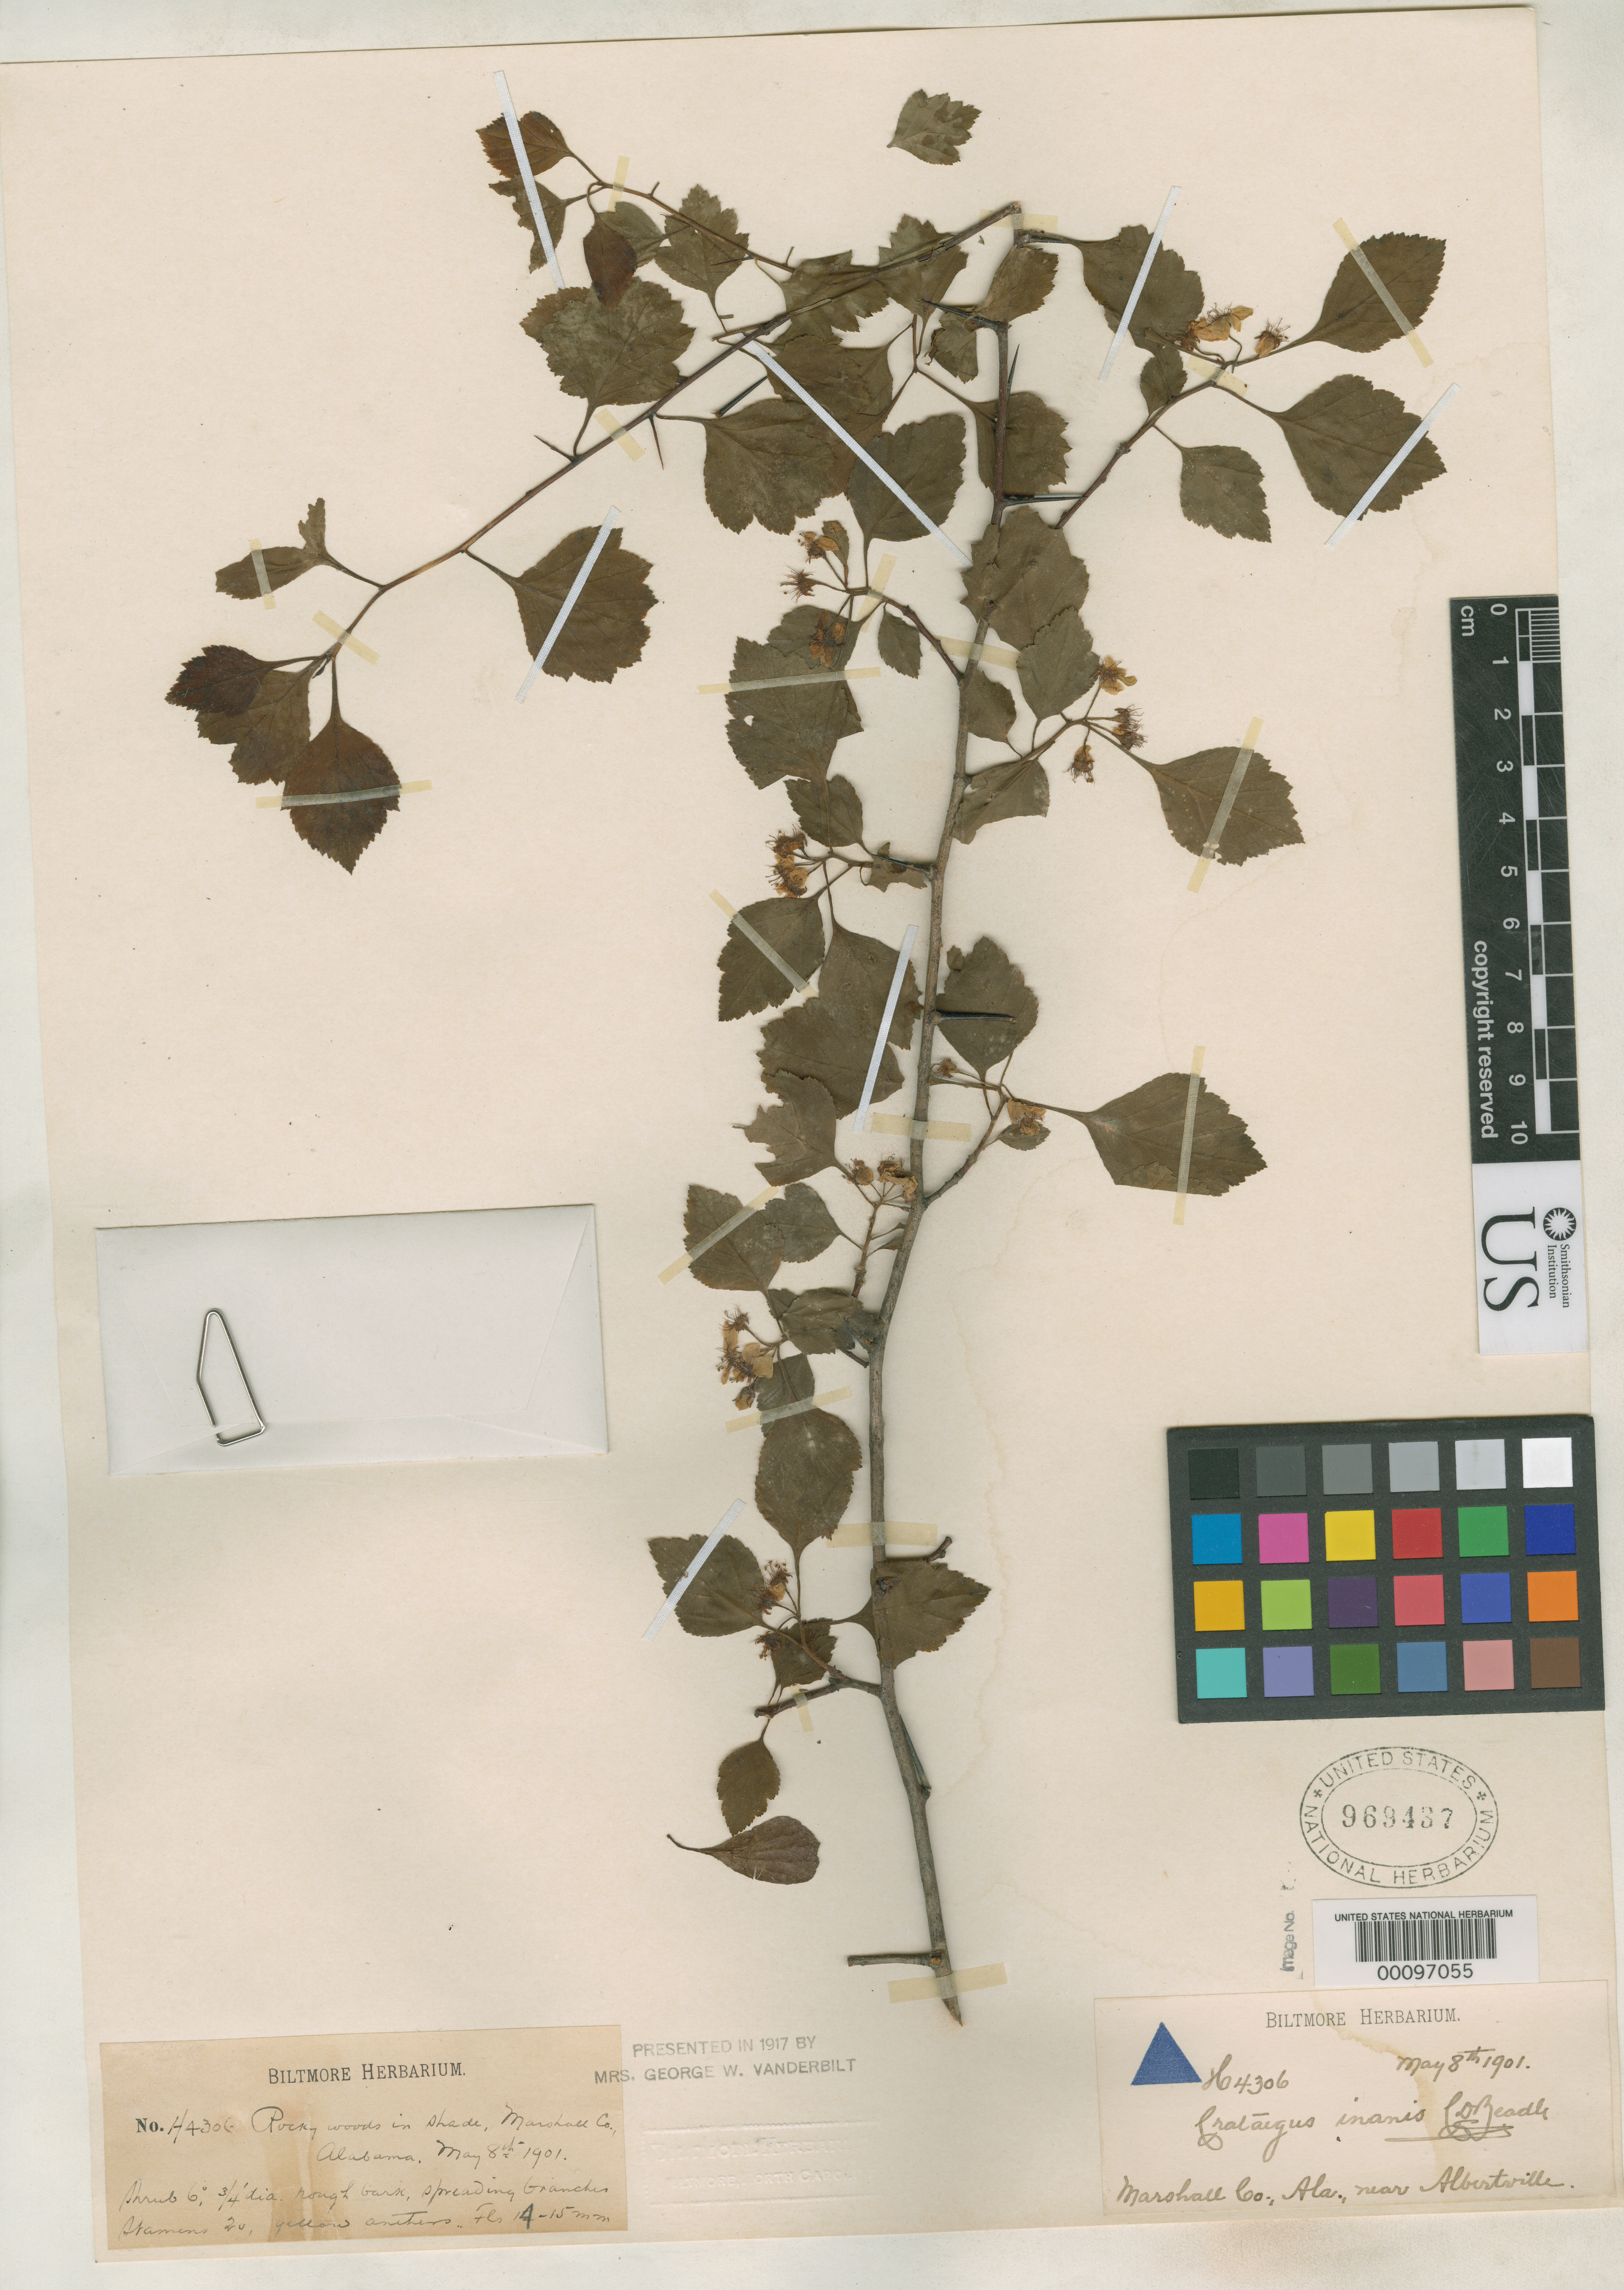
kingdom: Plantae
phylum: Tracheophyta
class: Magnoliopsida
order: Rosales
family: Rosaceae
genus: Crataegus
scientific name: Crataegus inanis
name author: Beadle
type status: Syntype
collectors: ex herb. Biltmore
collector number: H 4306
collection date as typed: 08 May 1901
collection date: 1901-05-08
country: United States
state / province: Alabama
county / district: Marshall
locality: Near Albertville.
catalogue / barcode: US 969437